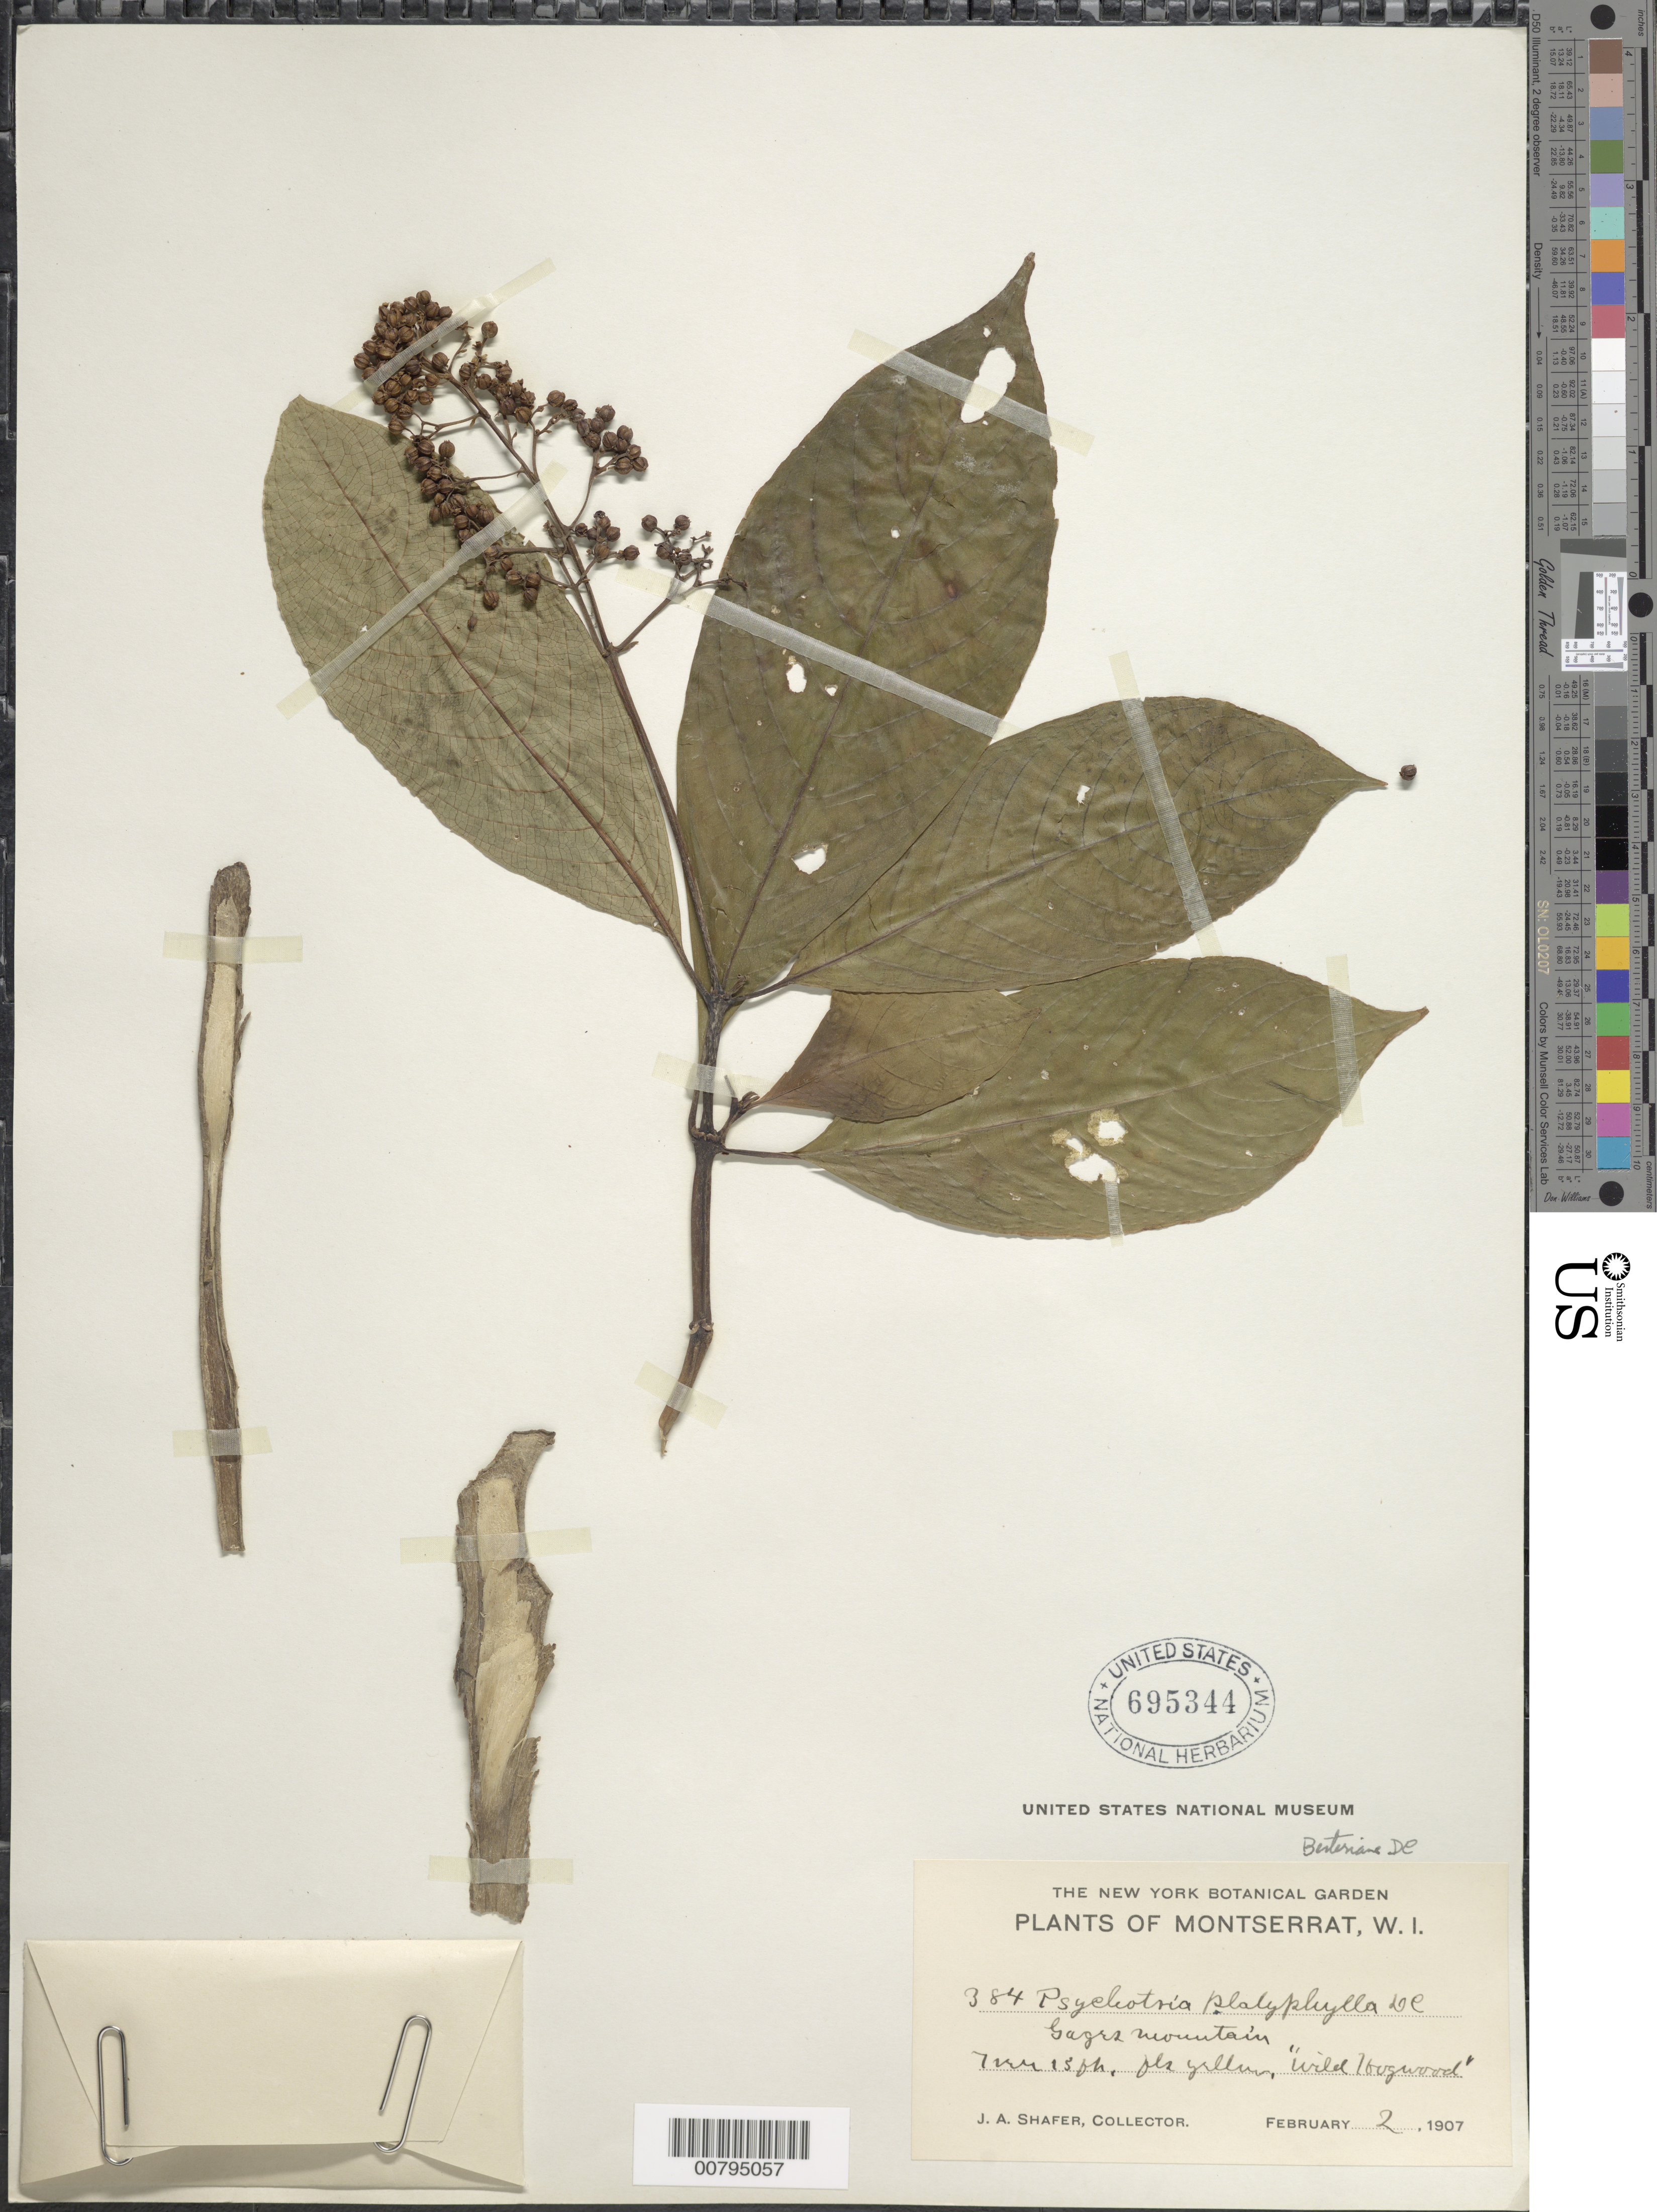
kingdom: Plantae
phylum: Tracheophyta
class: Magnoliopsida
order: Gentianales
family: Rubiaceae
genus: Psychotria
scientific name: Psychotria berteroana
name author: DC.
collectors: J. A. Shafer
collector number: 384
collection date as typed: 02 Feb 1907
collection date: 1907-02-02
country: Montserrat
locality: Gages Mountain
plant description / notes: Common name: Wild longwood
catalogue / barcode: US 695344